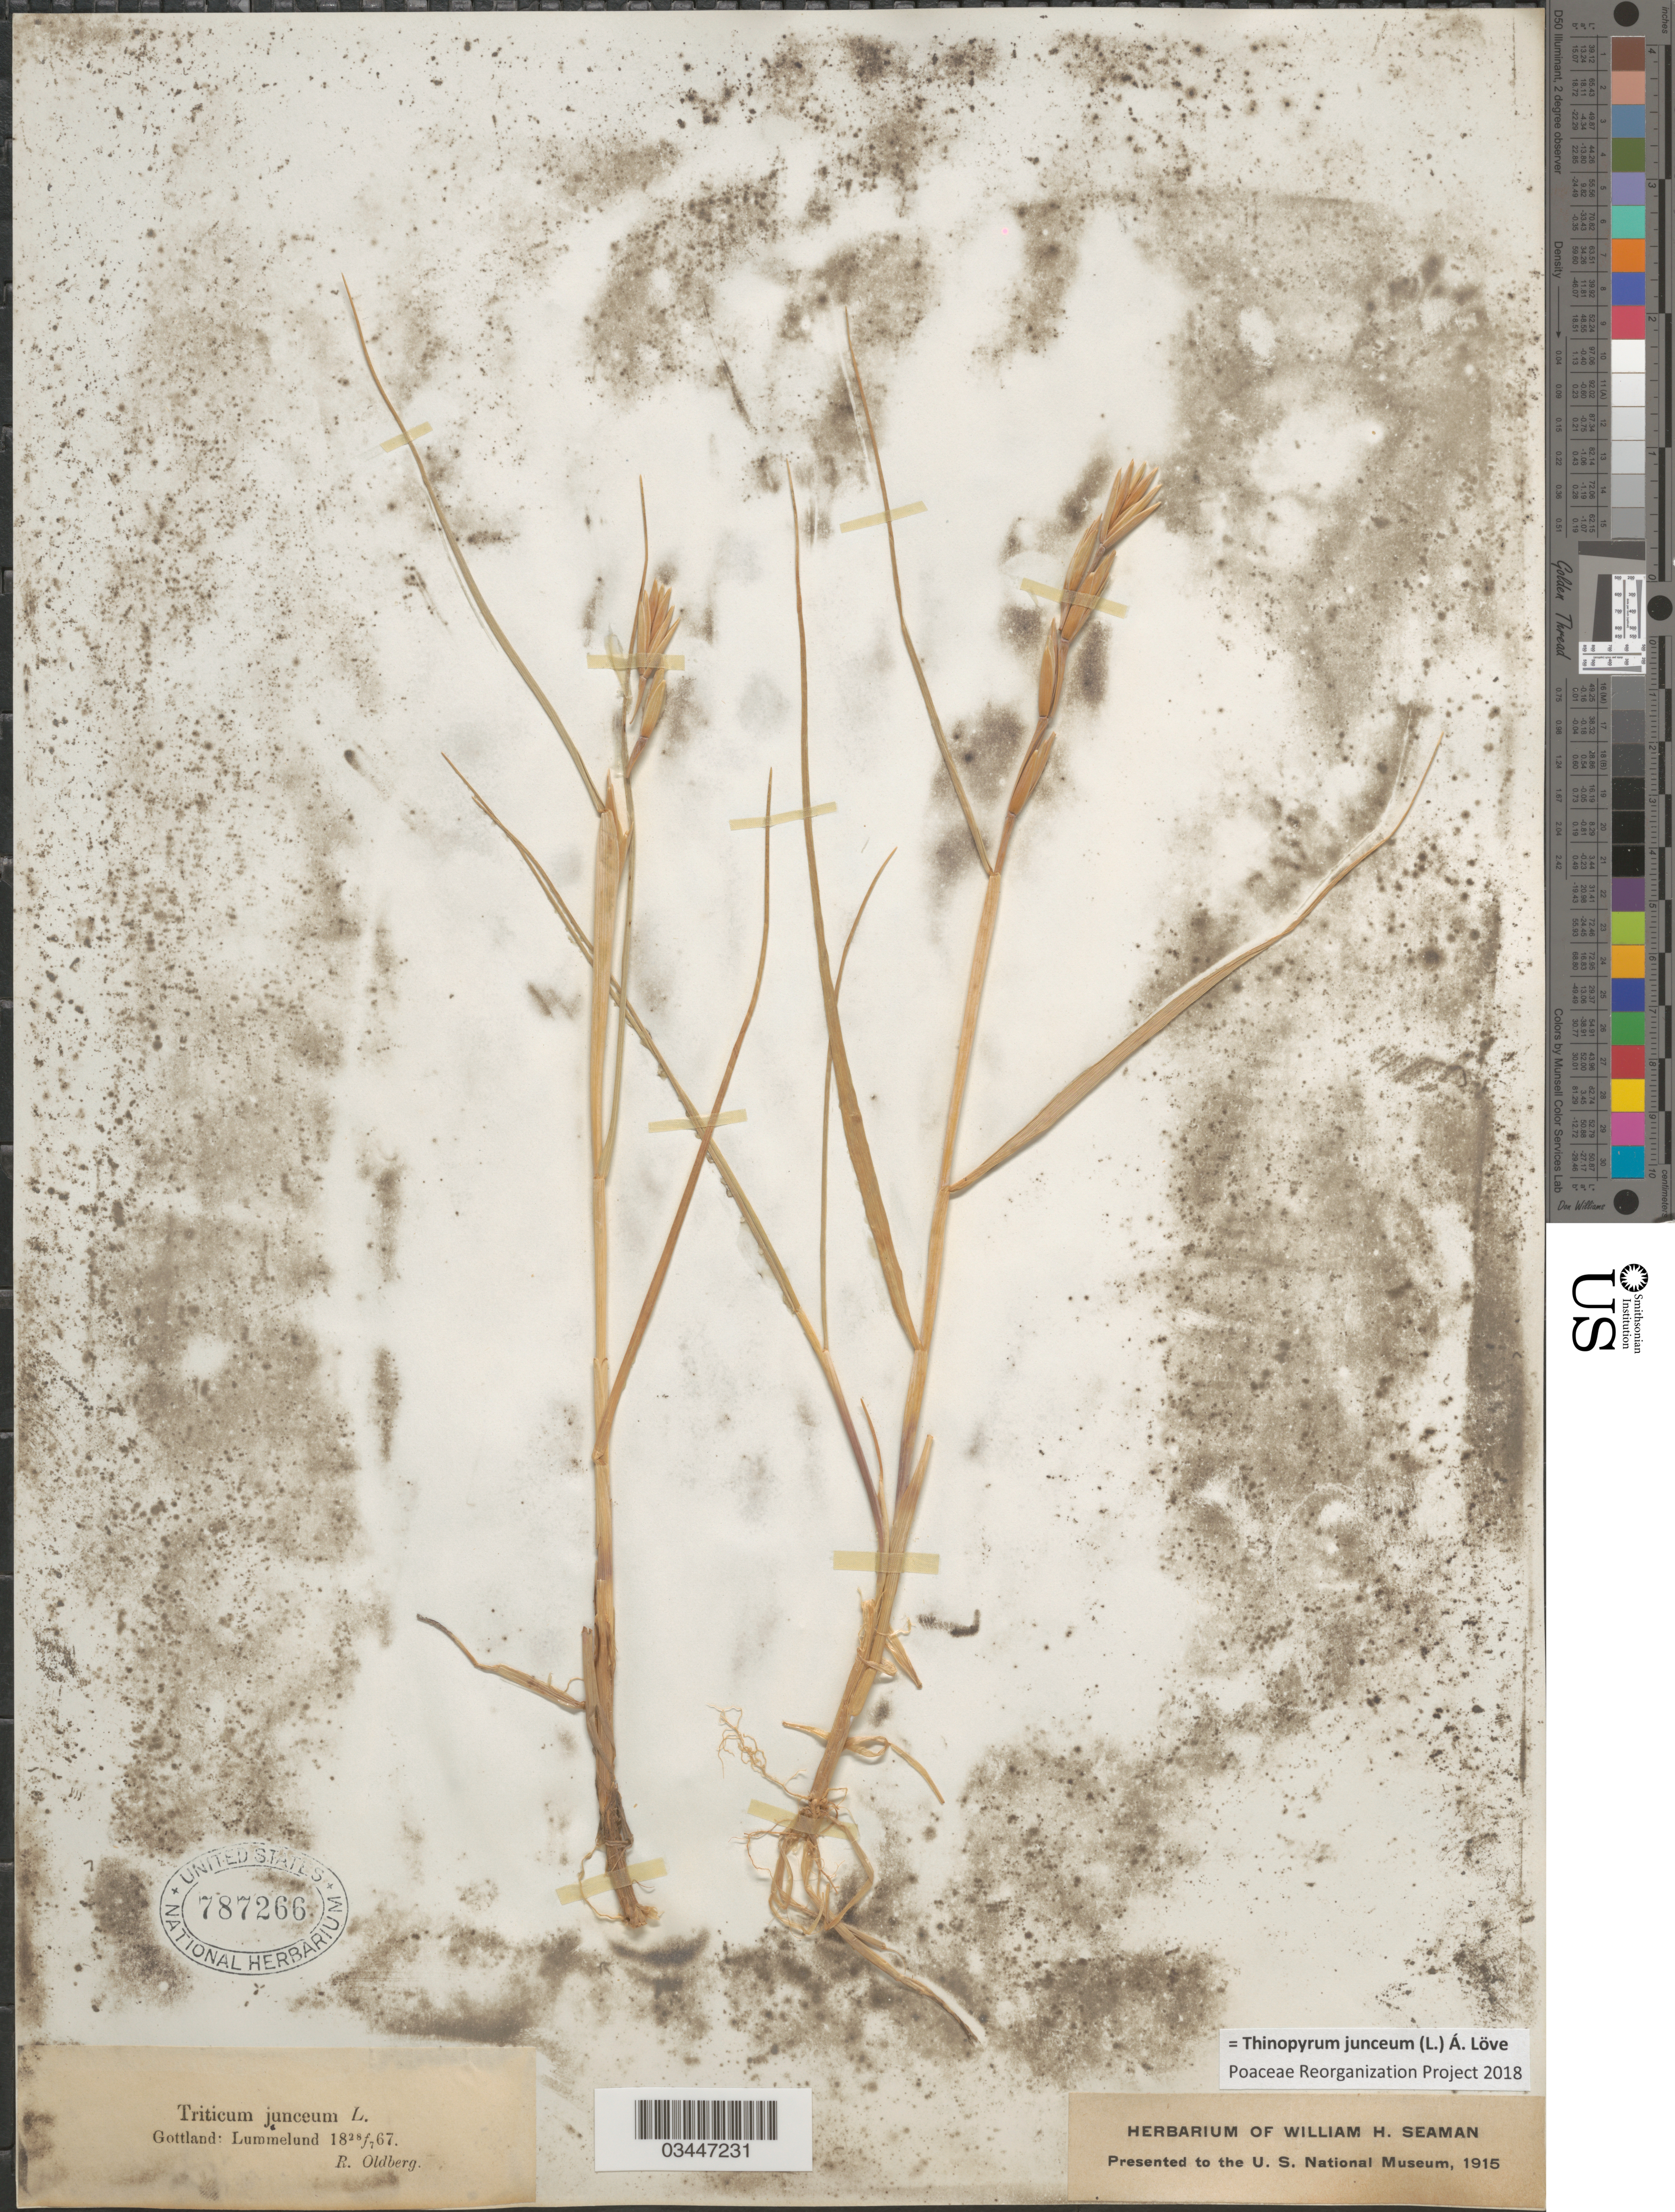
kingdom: Plantae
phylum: Tracheophyta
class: Liliopsida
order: Poales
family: Poaceae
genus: Thinopyrum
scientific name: Thinopyrum junceum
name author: (L.) Á. Löve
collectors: R. Oldberg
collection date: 1867-07-28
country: Sweden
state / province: Gotland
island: Gotland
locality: Gottland: Lummelund.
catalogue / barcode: US 787266